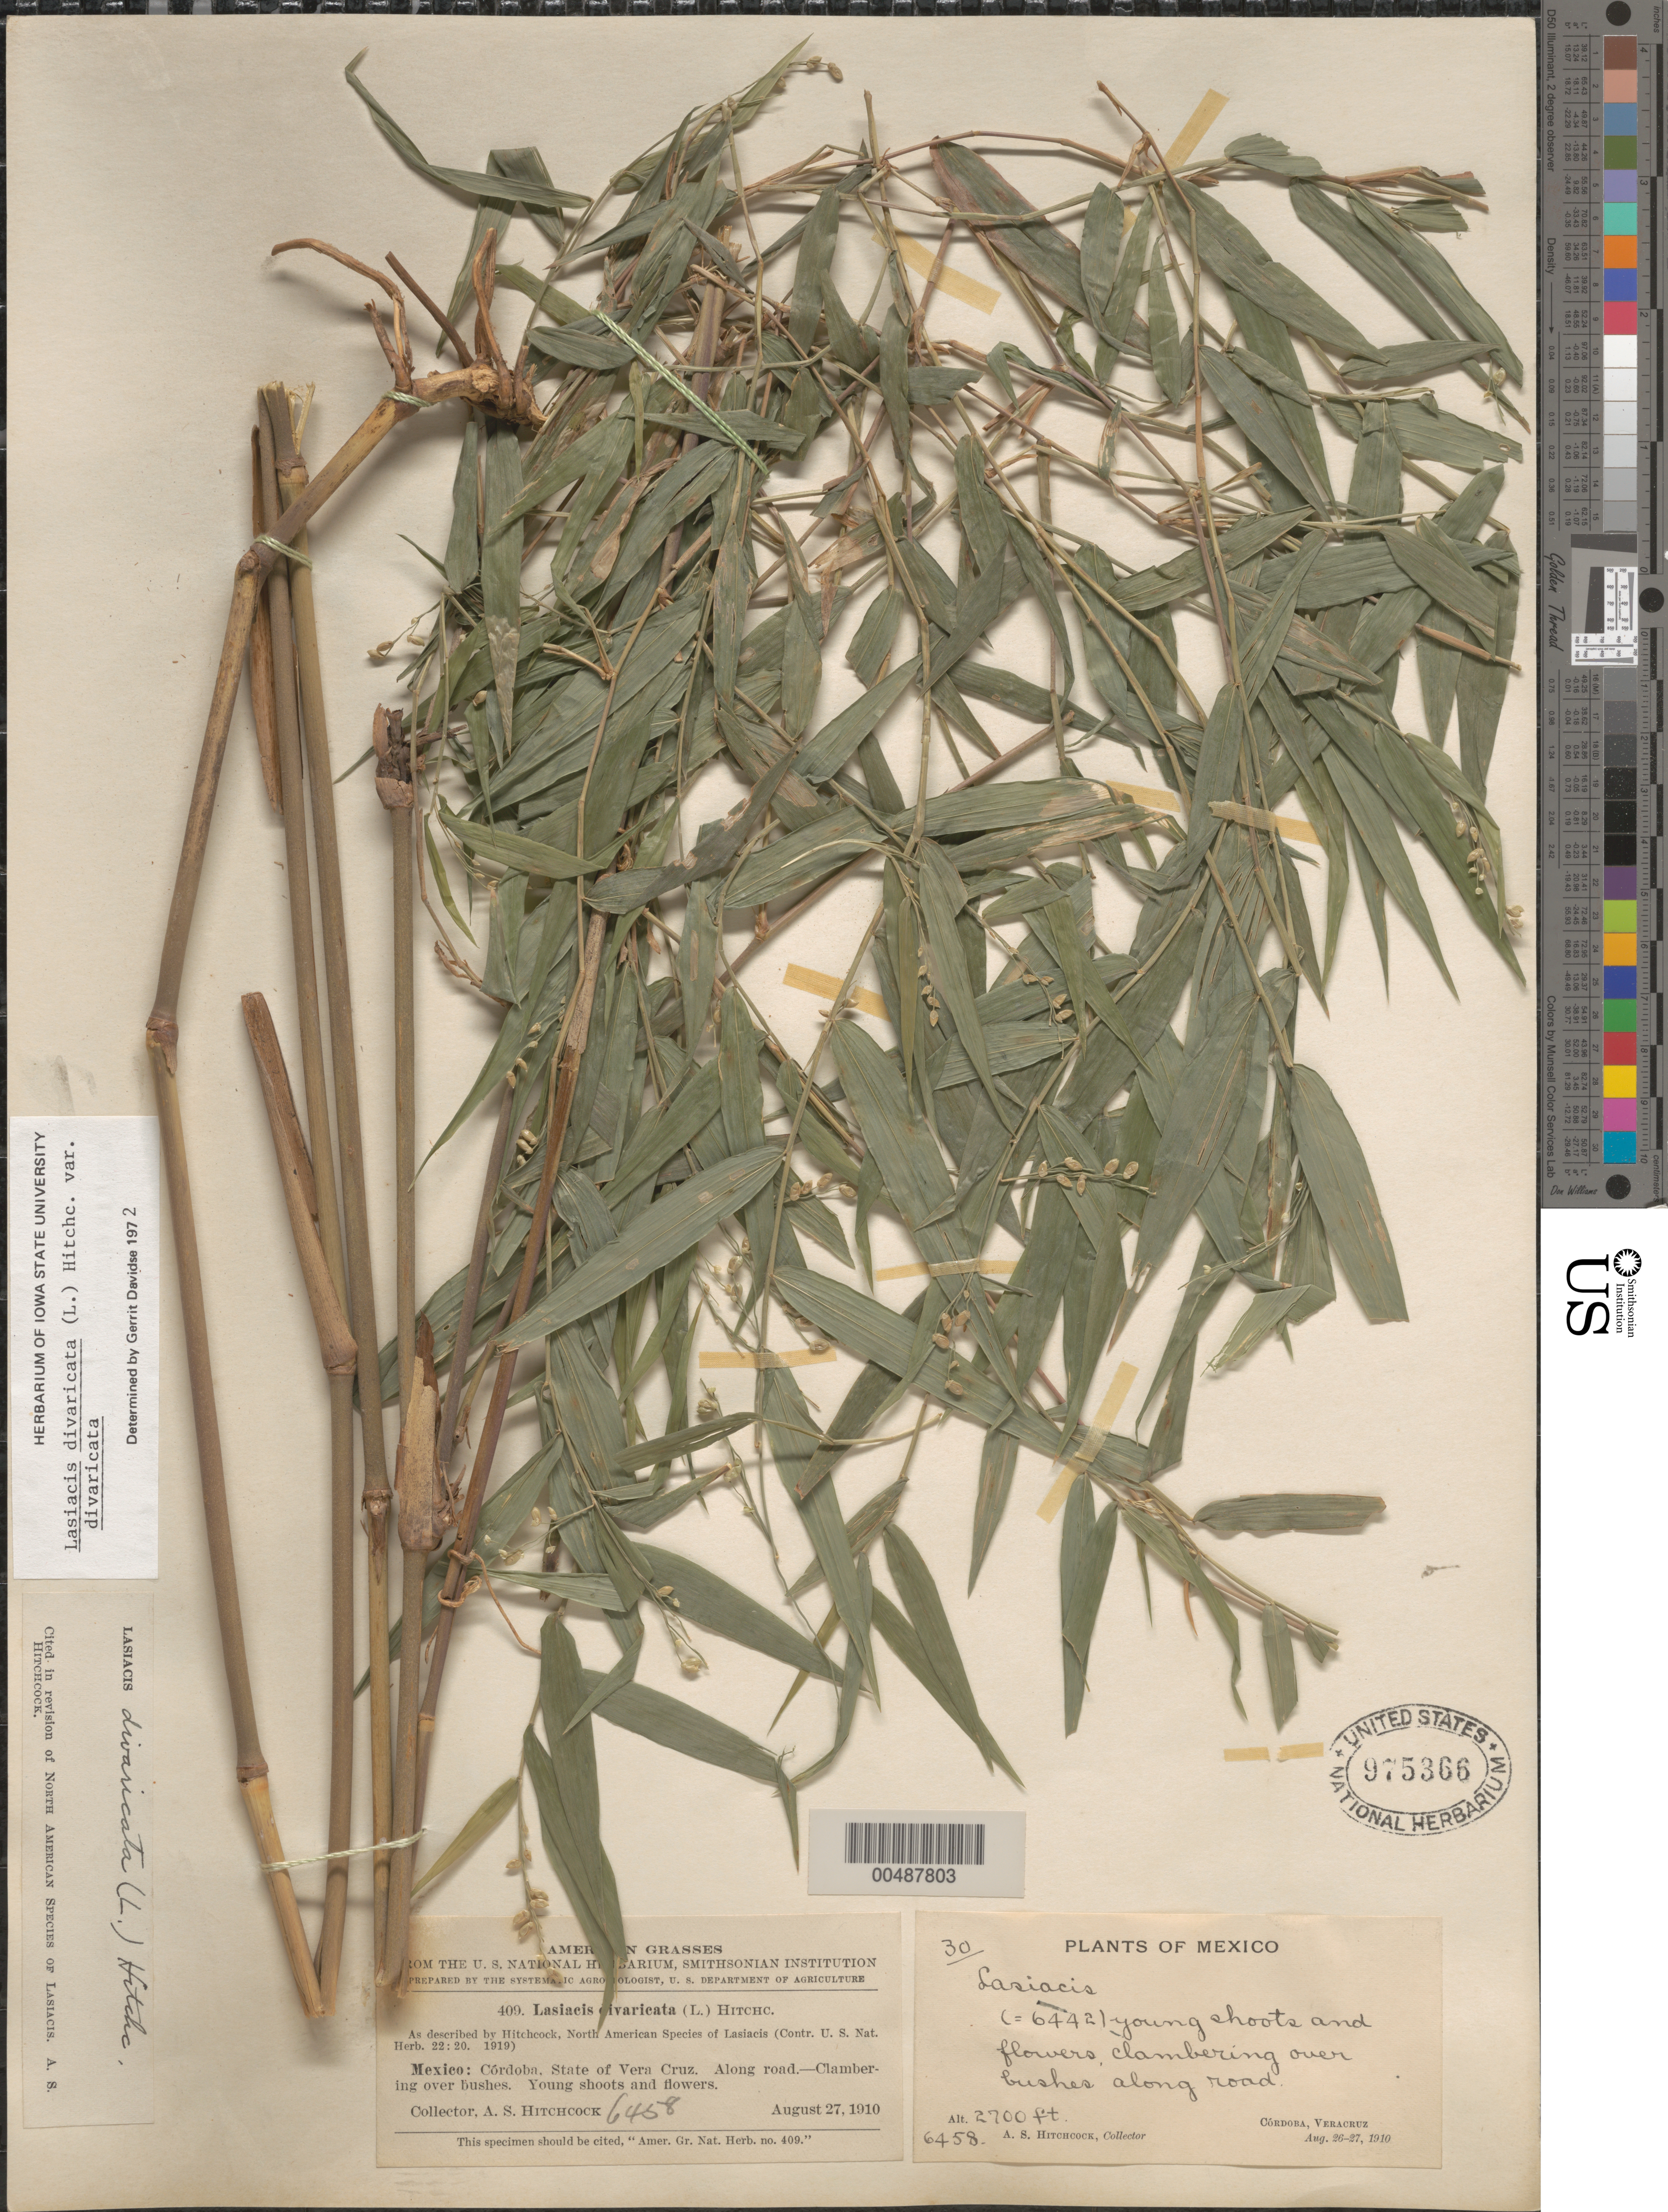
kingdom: Plantae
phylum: Tracheophyta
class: Liliopsida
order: Poales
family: Poaceae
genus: Lasiacis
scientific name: Lasiacis divaricata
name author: (L.) Hitchc.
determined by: Davidse, Gerrit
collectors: A. S. Hitchcock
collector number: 6458/409/30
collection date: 1910-08-26/1910-08-27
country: Mexico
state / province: Veracruz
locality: Cordoba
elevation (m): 823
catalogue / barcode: US 975366